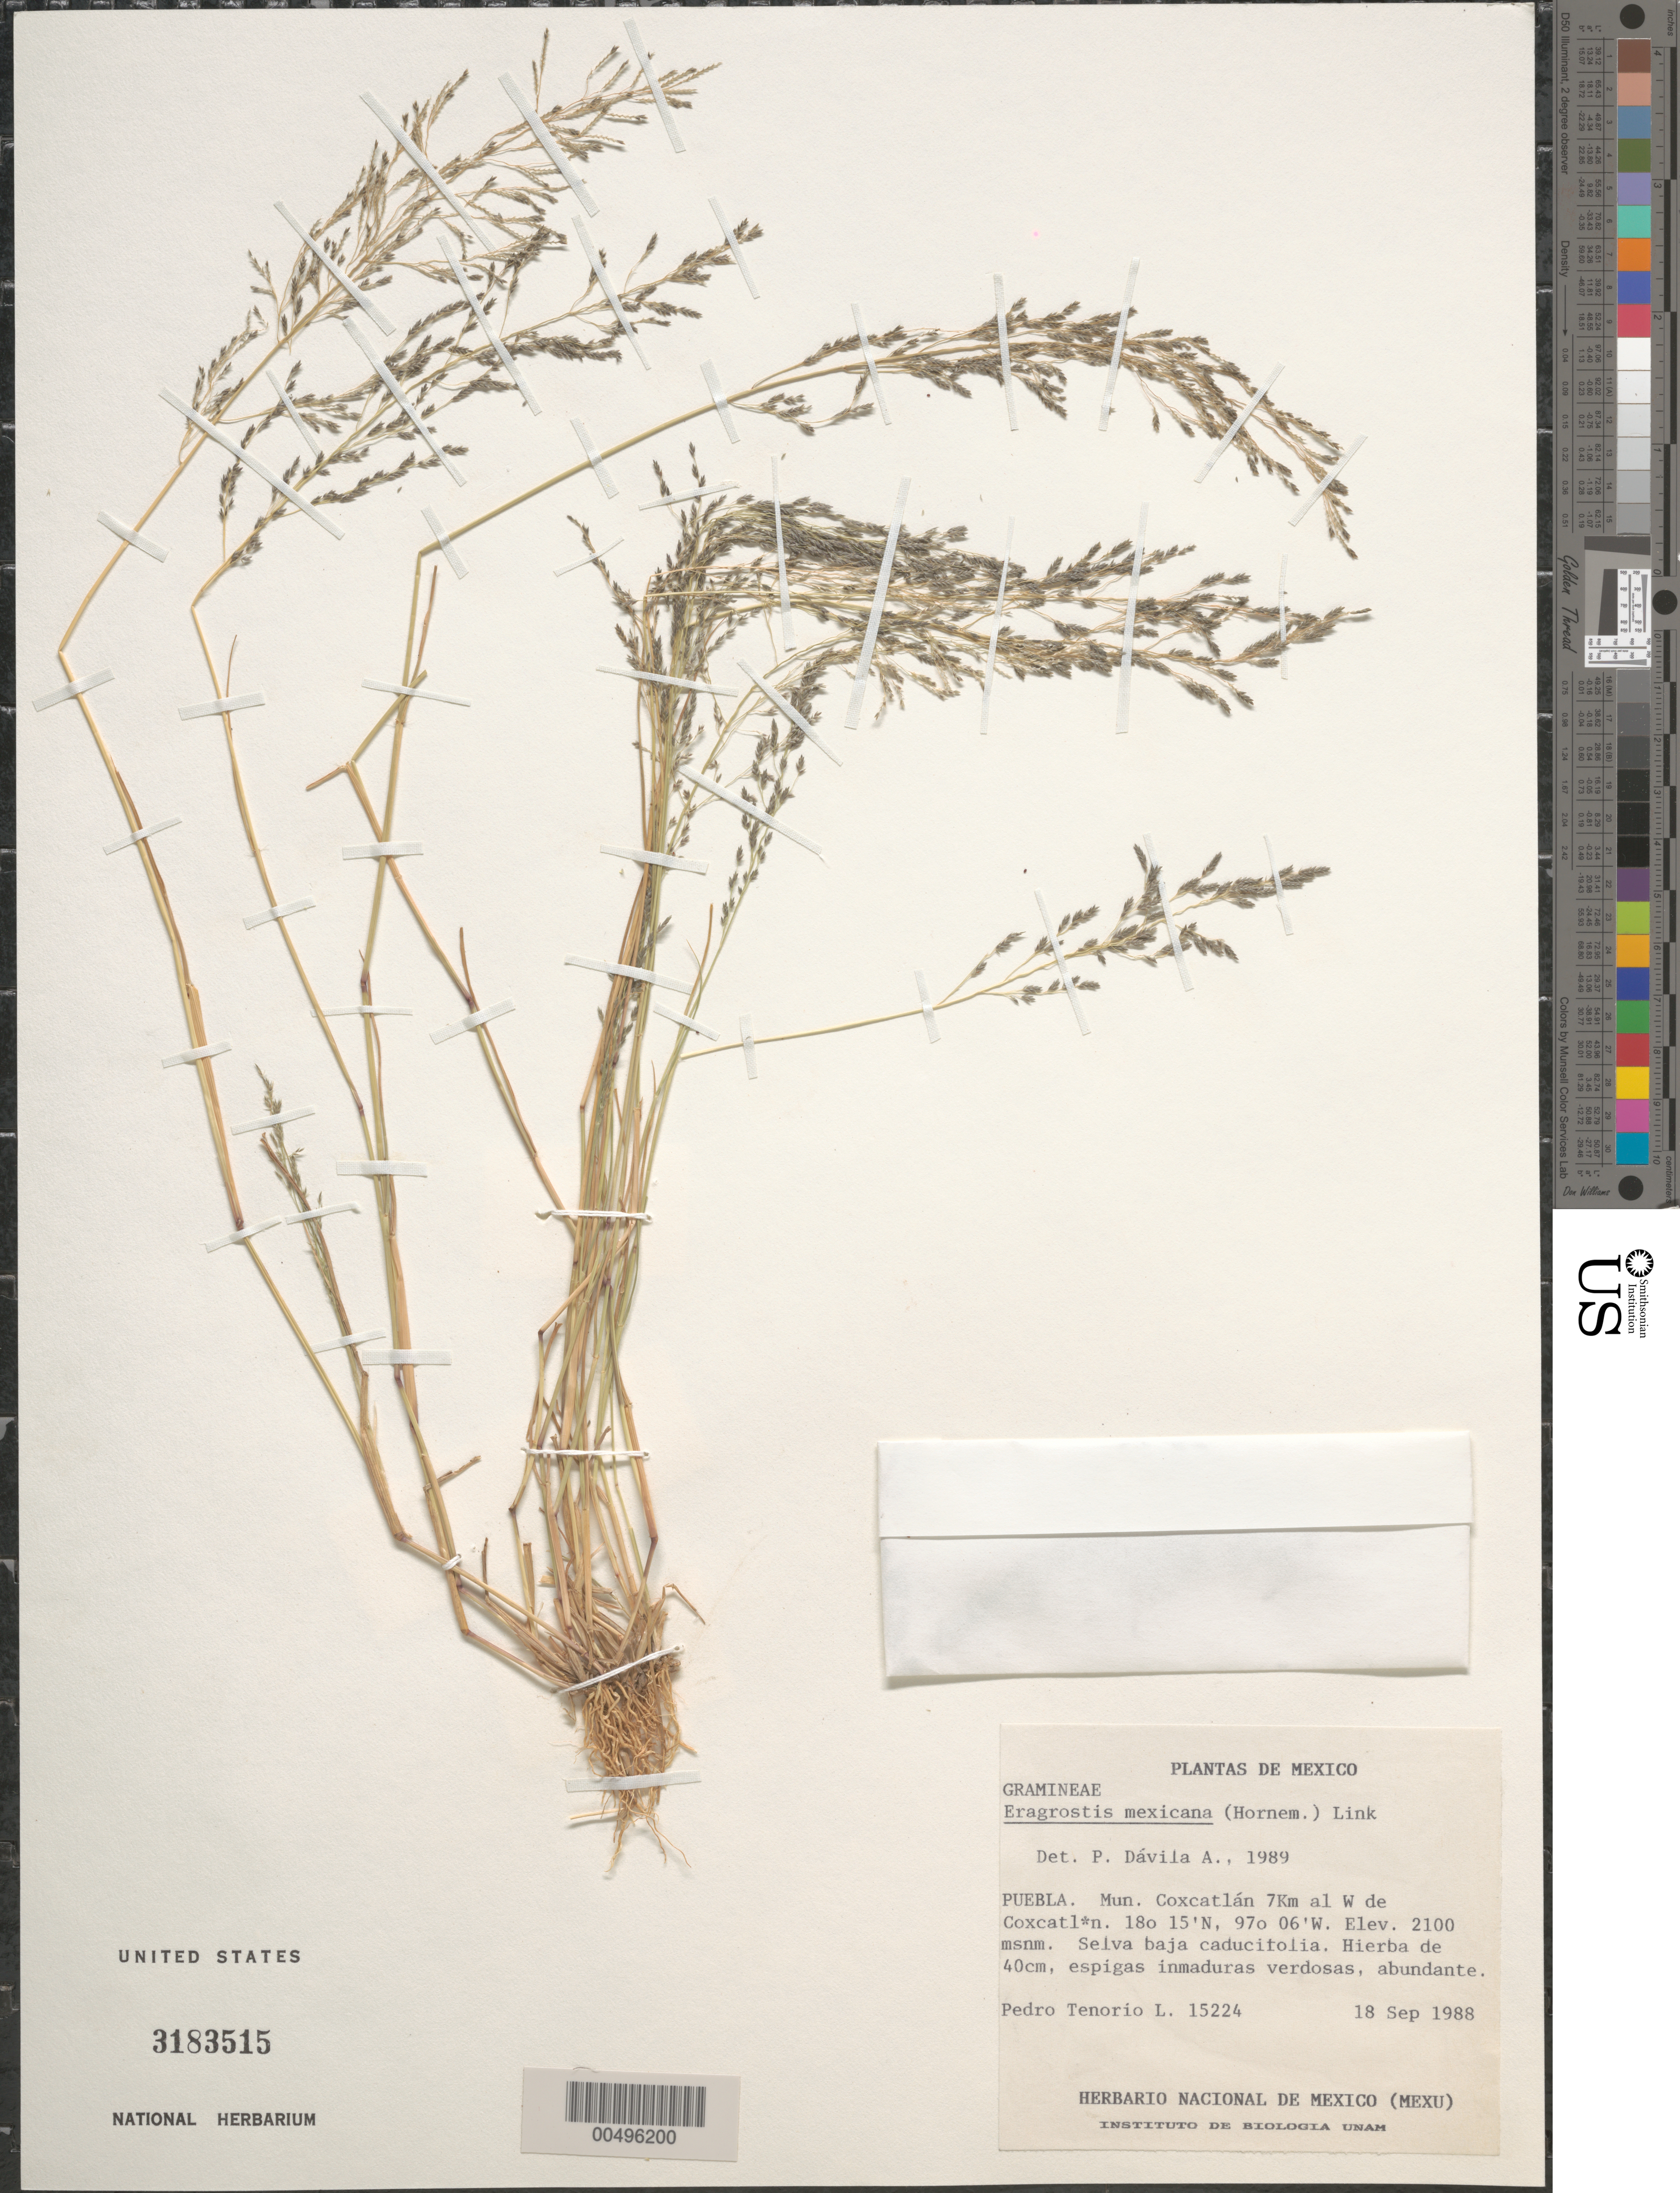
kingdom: Plantae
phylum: Tracheophyta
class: Liliopsida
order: Poales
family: Poaceae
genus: Eragrostis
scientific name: Eragrostis mexicana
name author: (Hornem.) Link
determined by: Dávila, P. D.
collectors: P. Tenorio L.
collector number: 15224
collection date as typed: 18 Sep 1988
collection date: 1988-09-18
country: Mexico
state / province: Puebla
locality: Mun. Coxcatlán 7 km W of Coxcatlan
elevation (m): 2100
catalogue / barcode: US 3183515